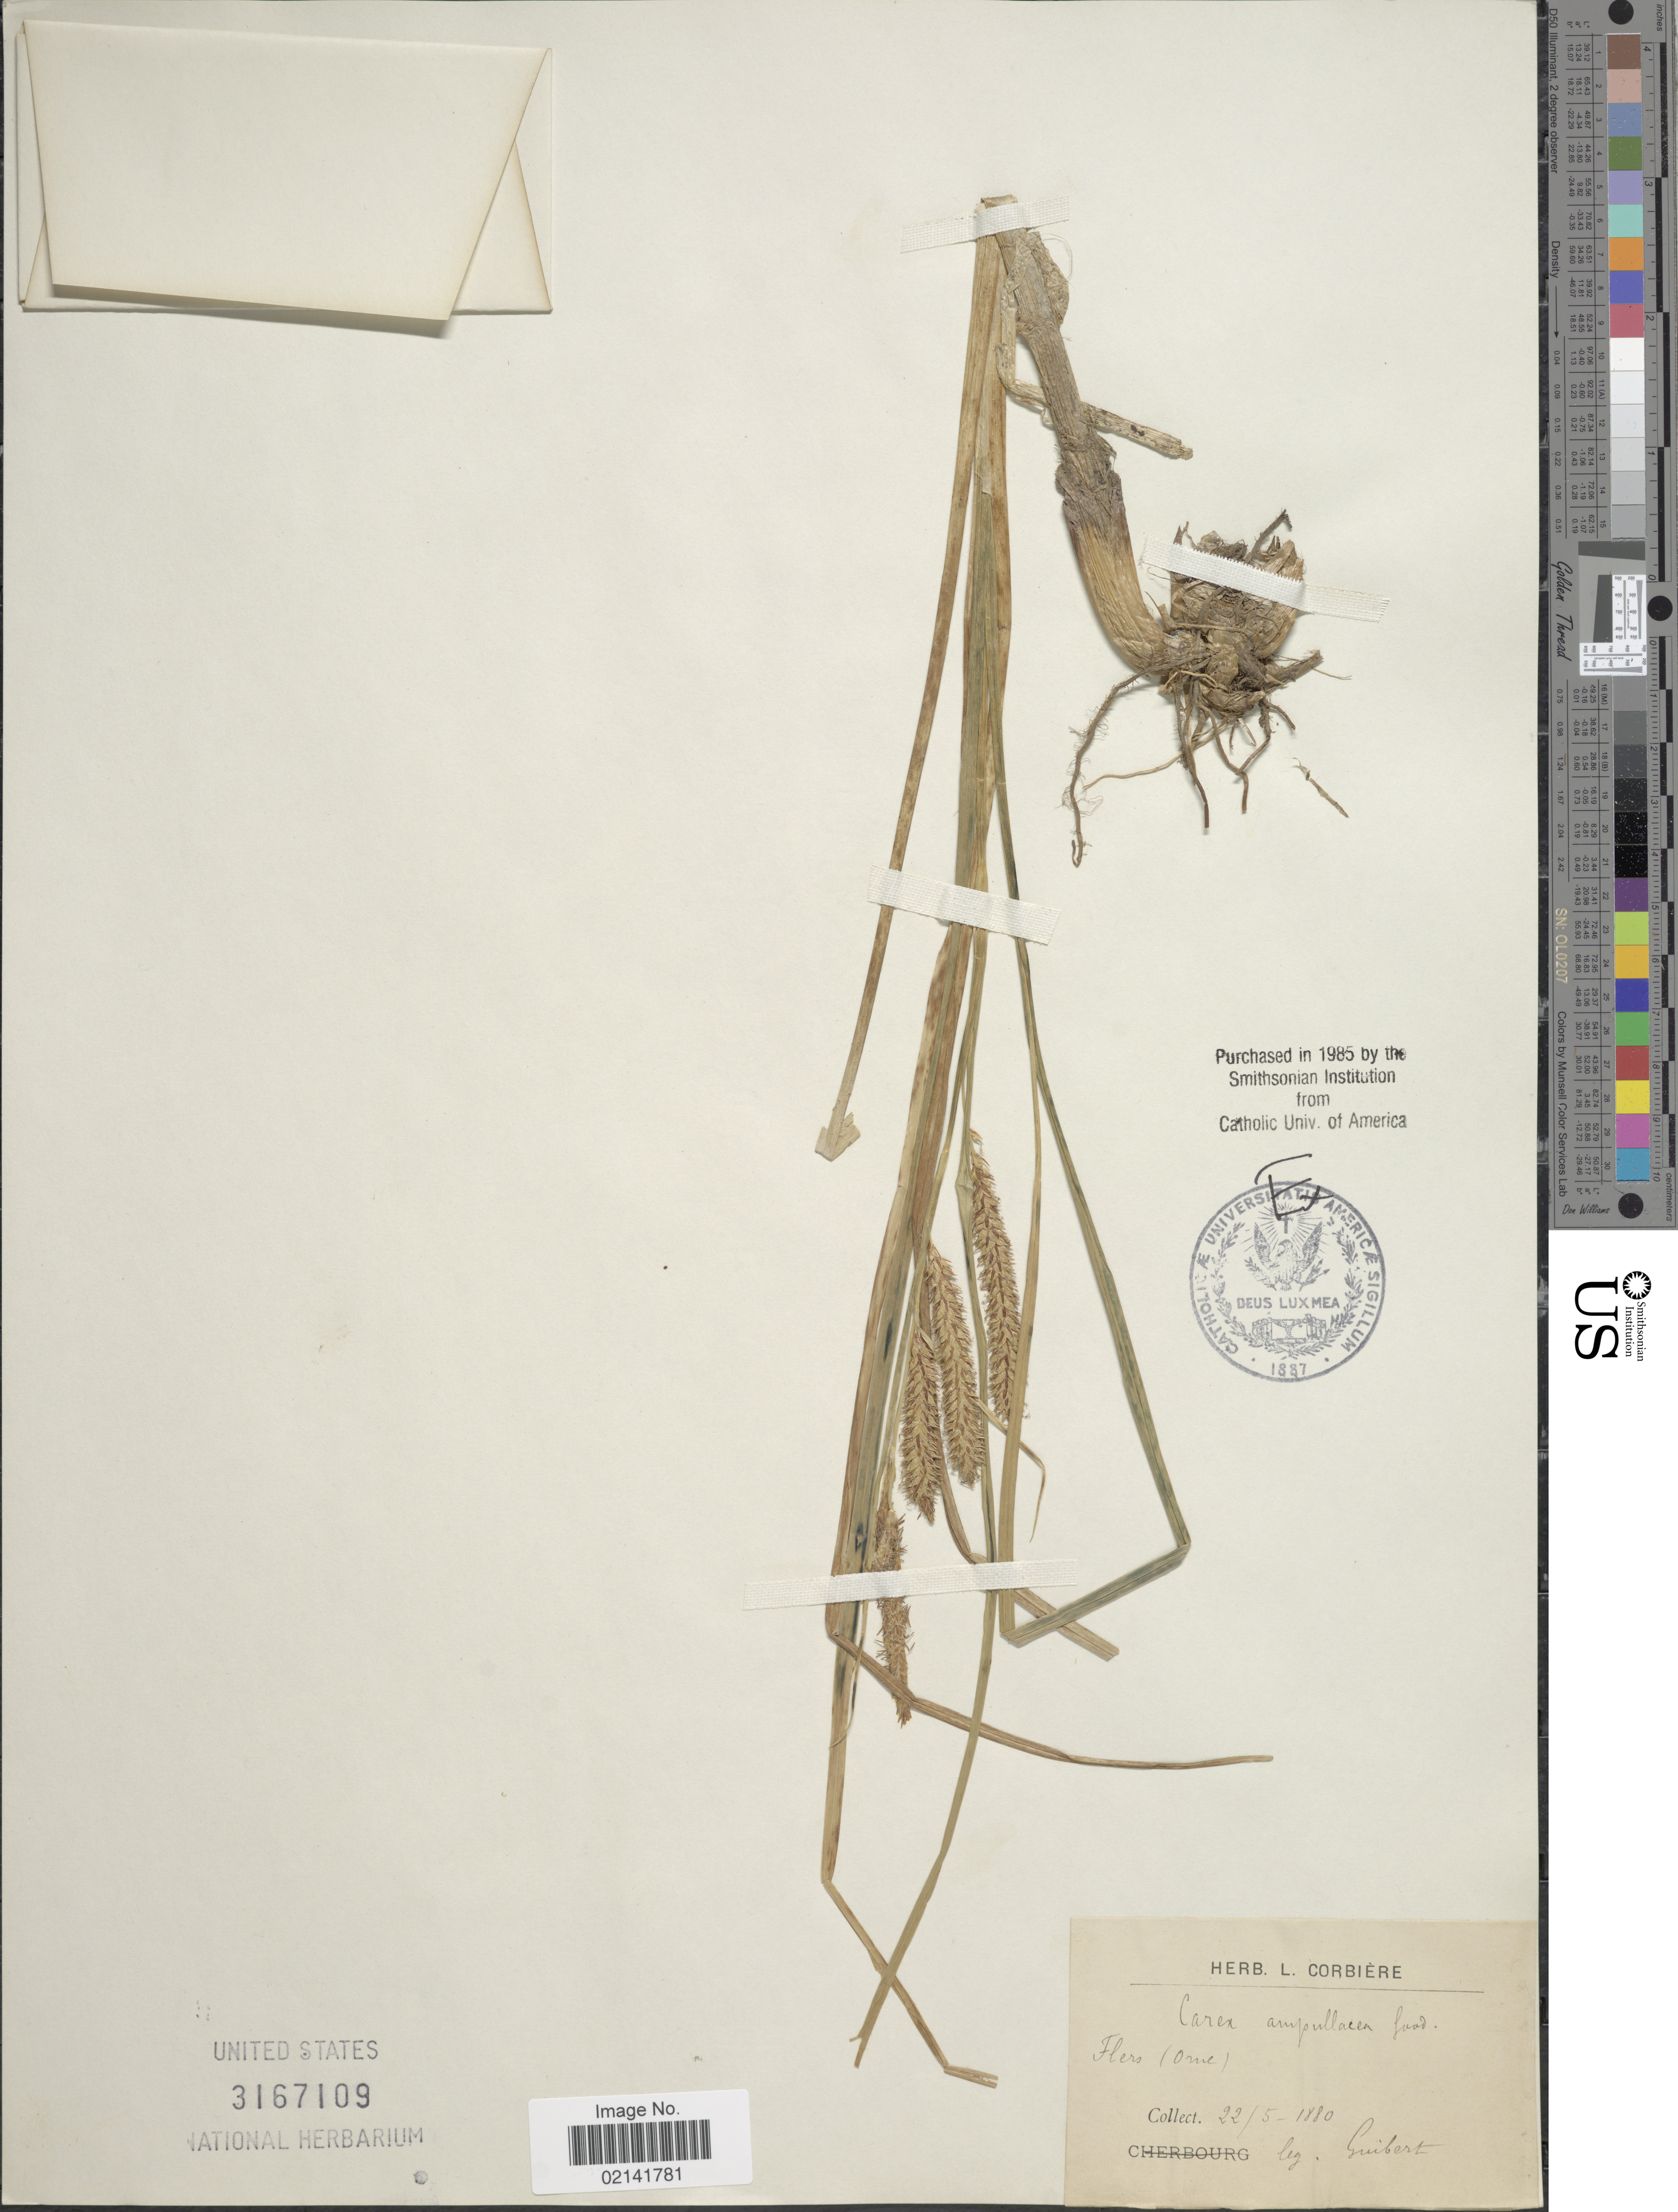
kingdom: Plantae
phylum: Tracheophyta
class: Liliopsida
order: Poales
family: Cyperaceae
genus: Carex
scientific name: Carex rostrata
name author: Stokes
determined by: Strong, Mark T., (BOT), Smithsonian Institution - National Museum of Natural History (UNITED STATES)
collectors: Guibert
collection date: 1880-05-22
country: France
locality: Flers (Orne)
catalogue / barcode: US 3167109